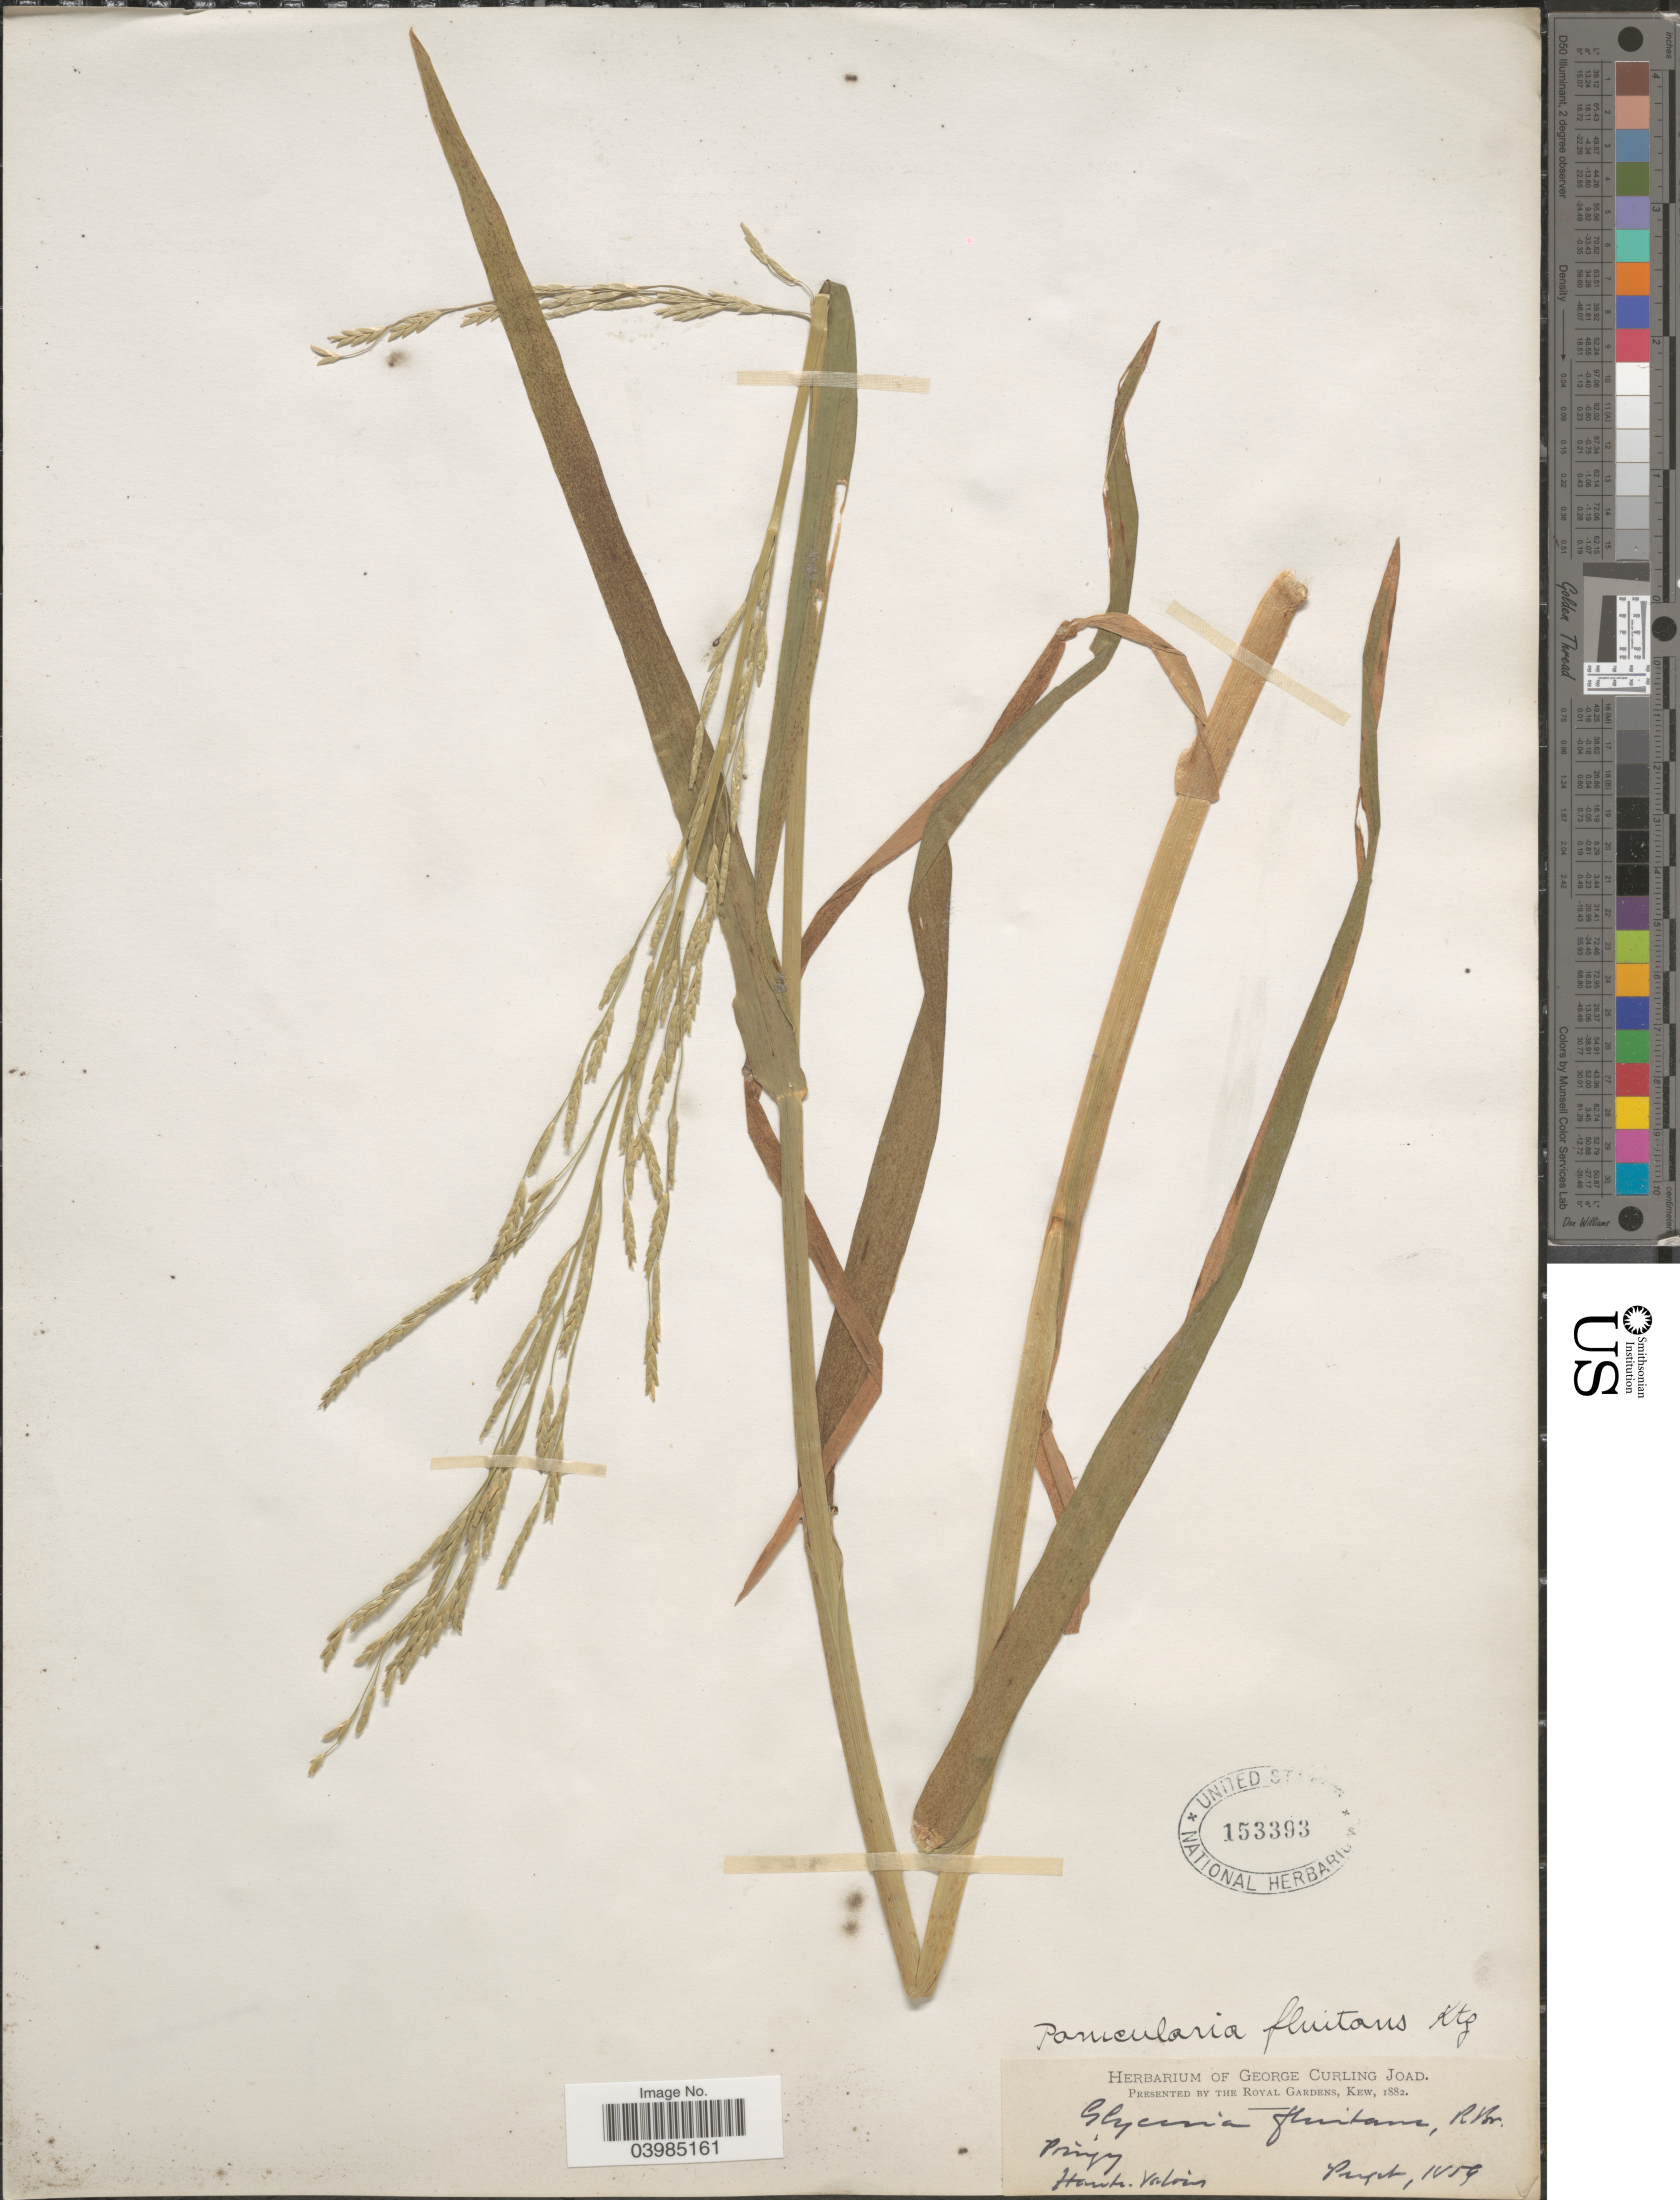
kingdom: Plantae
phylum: Tracheophyta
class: Liliopsida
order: Poales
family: Poaceae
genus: Glyceria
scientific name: Glyceria fluitans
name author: (L.) R. Br.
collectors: -. Puget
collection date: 1859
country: France/Switzerland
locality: Pringy. Valais. [Haute-Valais]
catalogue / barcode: US 153393